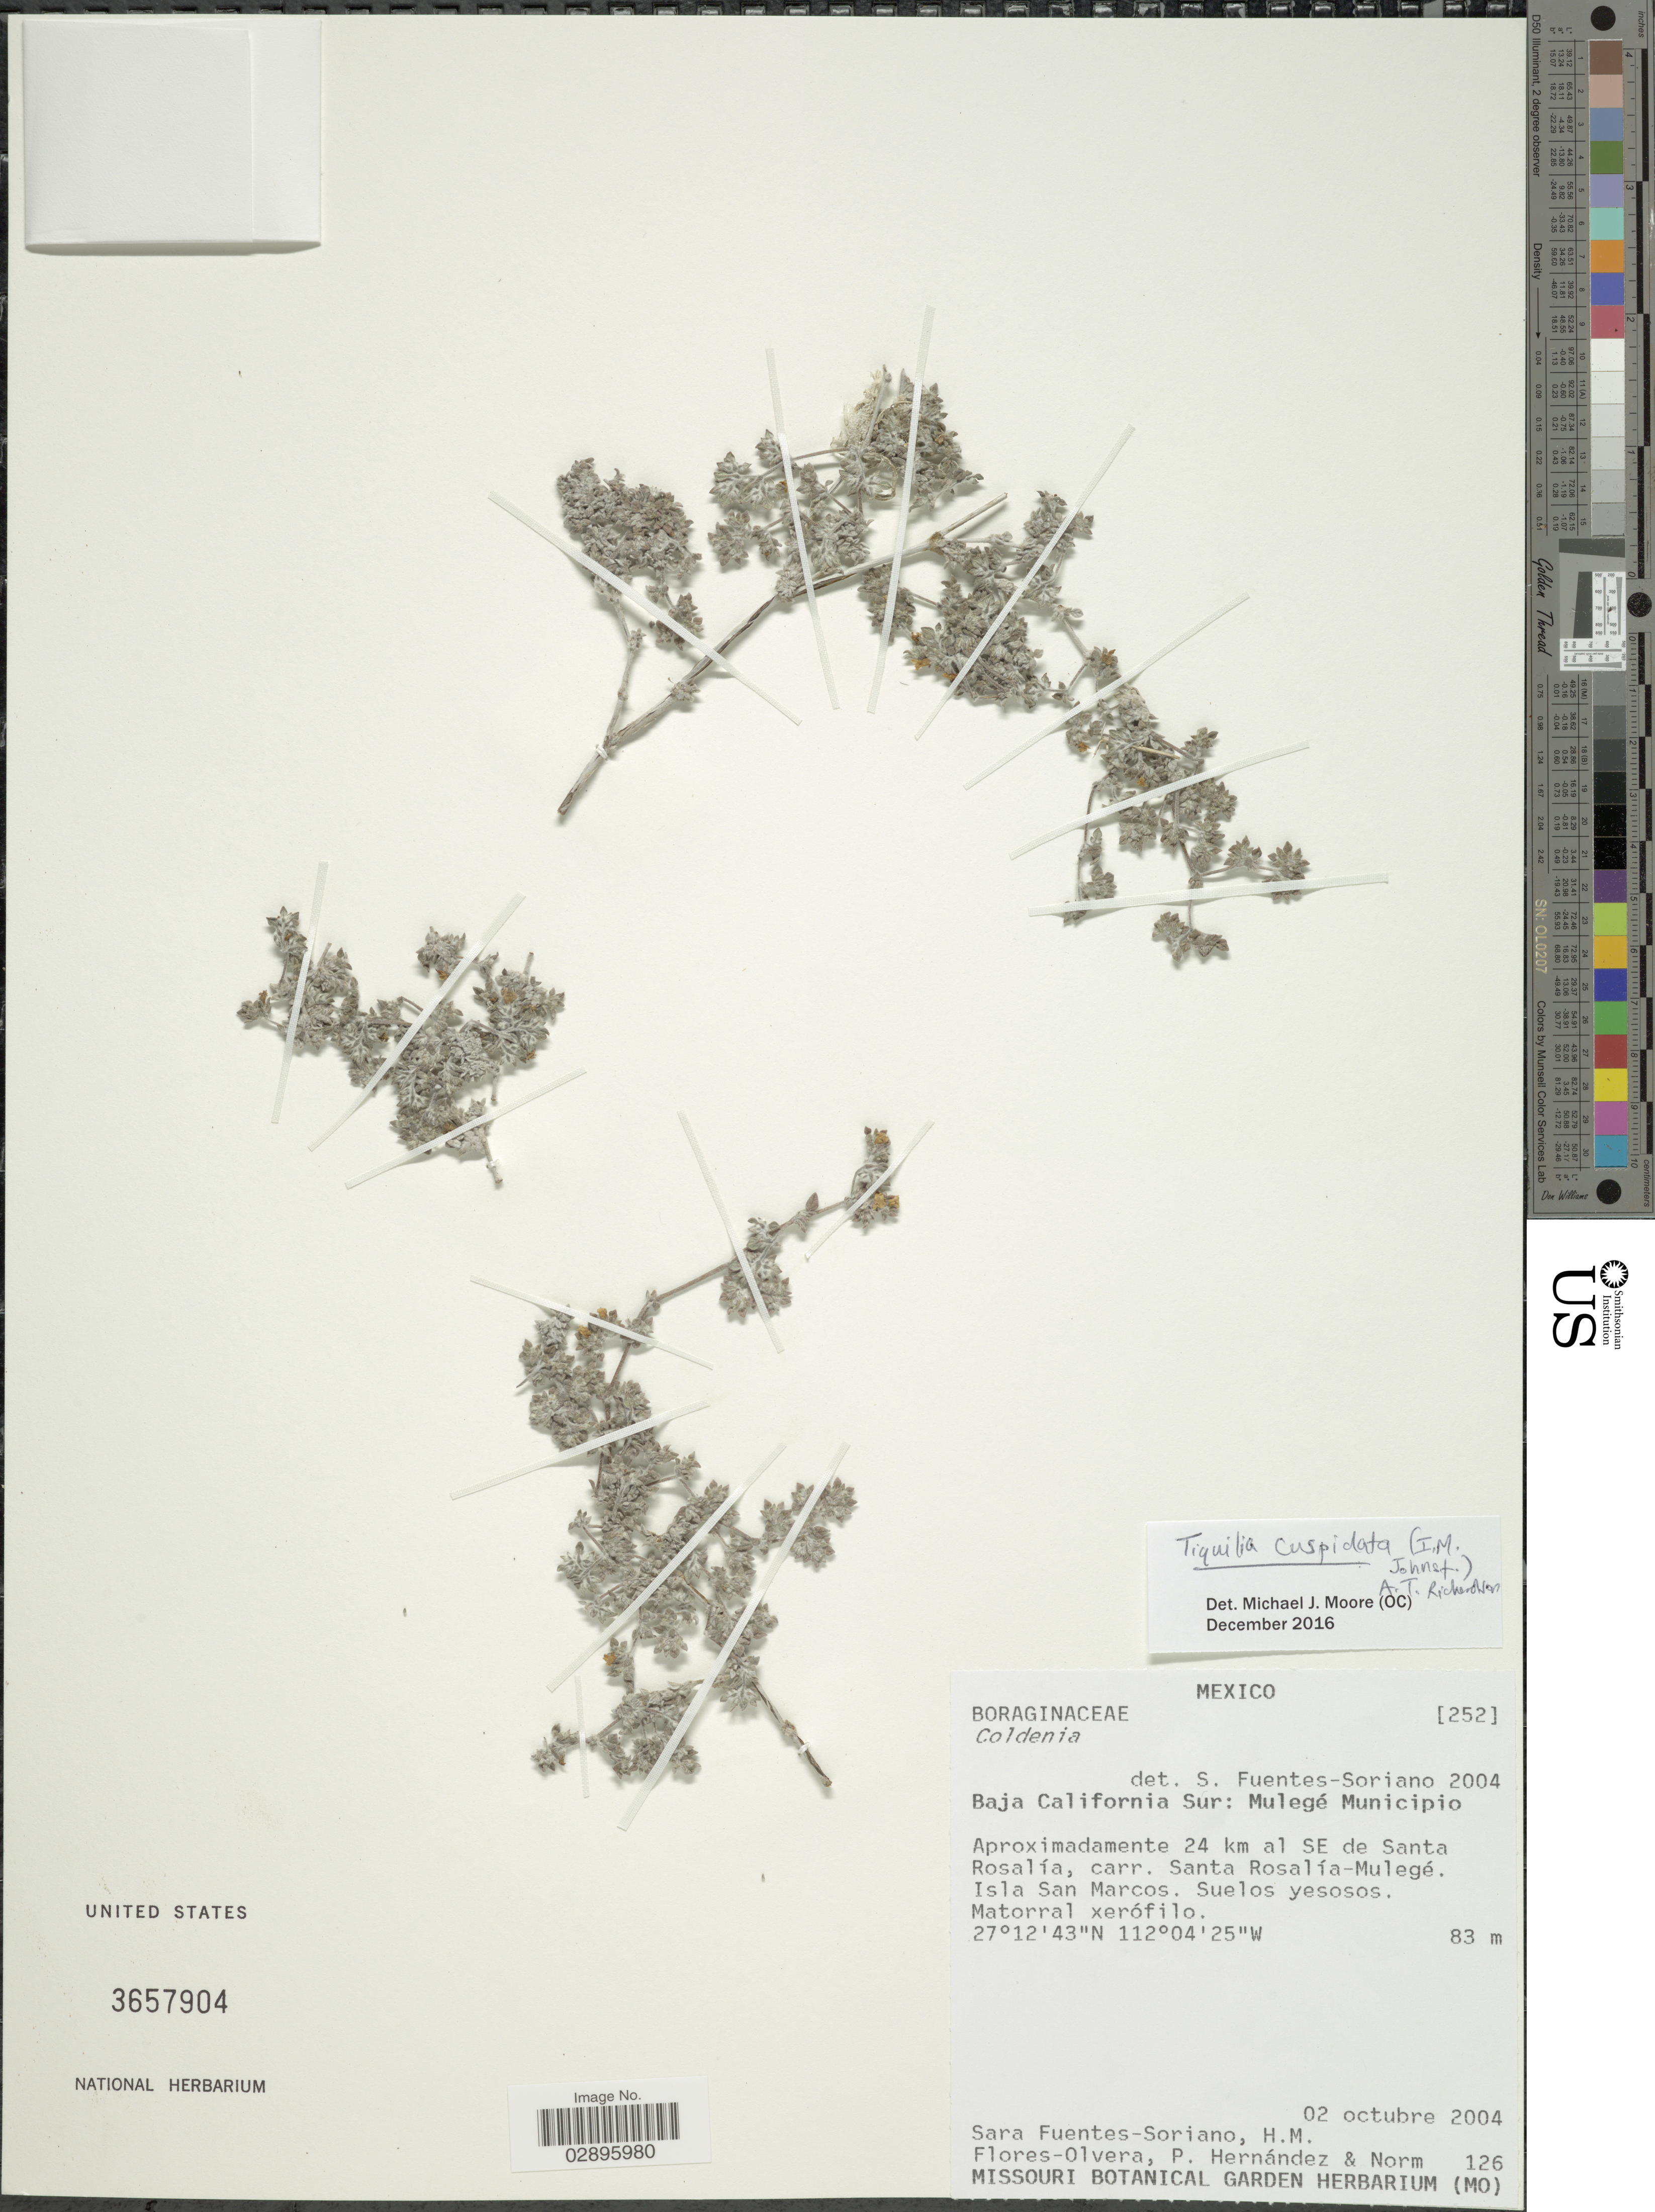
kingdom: Plantae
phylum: Tracheophyta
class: Magnoliopsida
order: Boraginales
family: Ehretiaceae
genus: Tiquilia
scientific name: Tiquilia cuspidata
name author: (I.M. Johnst.) A.T. Richardson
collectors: S. Fuentes Soriano, H. Flores Olvera, P. Hernández & Norm.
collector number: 126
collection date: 2004-10-02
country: Mexico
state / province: Baja California Sur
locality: Mulegé Municipio. Aproximadamente 24 km al SE de Santa Rosalía, carr. Santa Rosalía-Mulegé. Isla San Marcos.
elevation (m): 83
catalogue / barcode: US 3657904